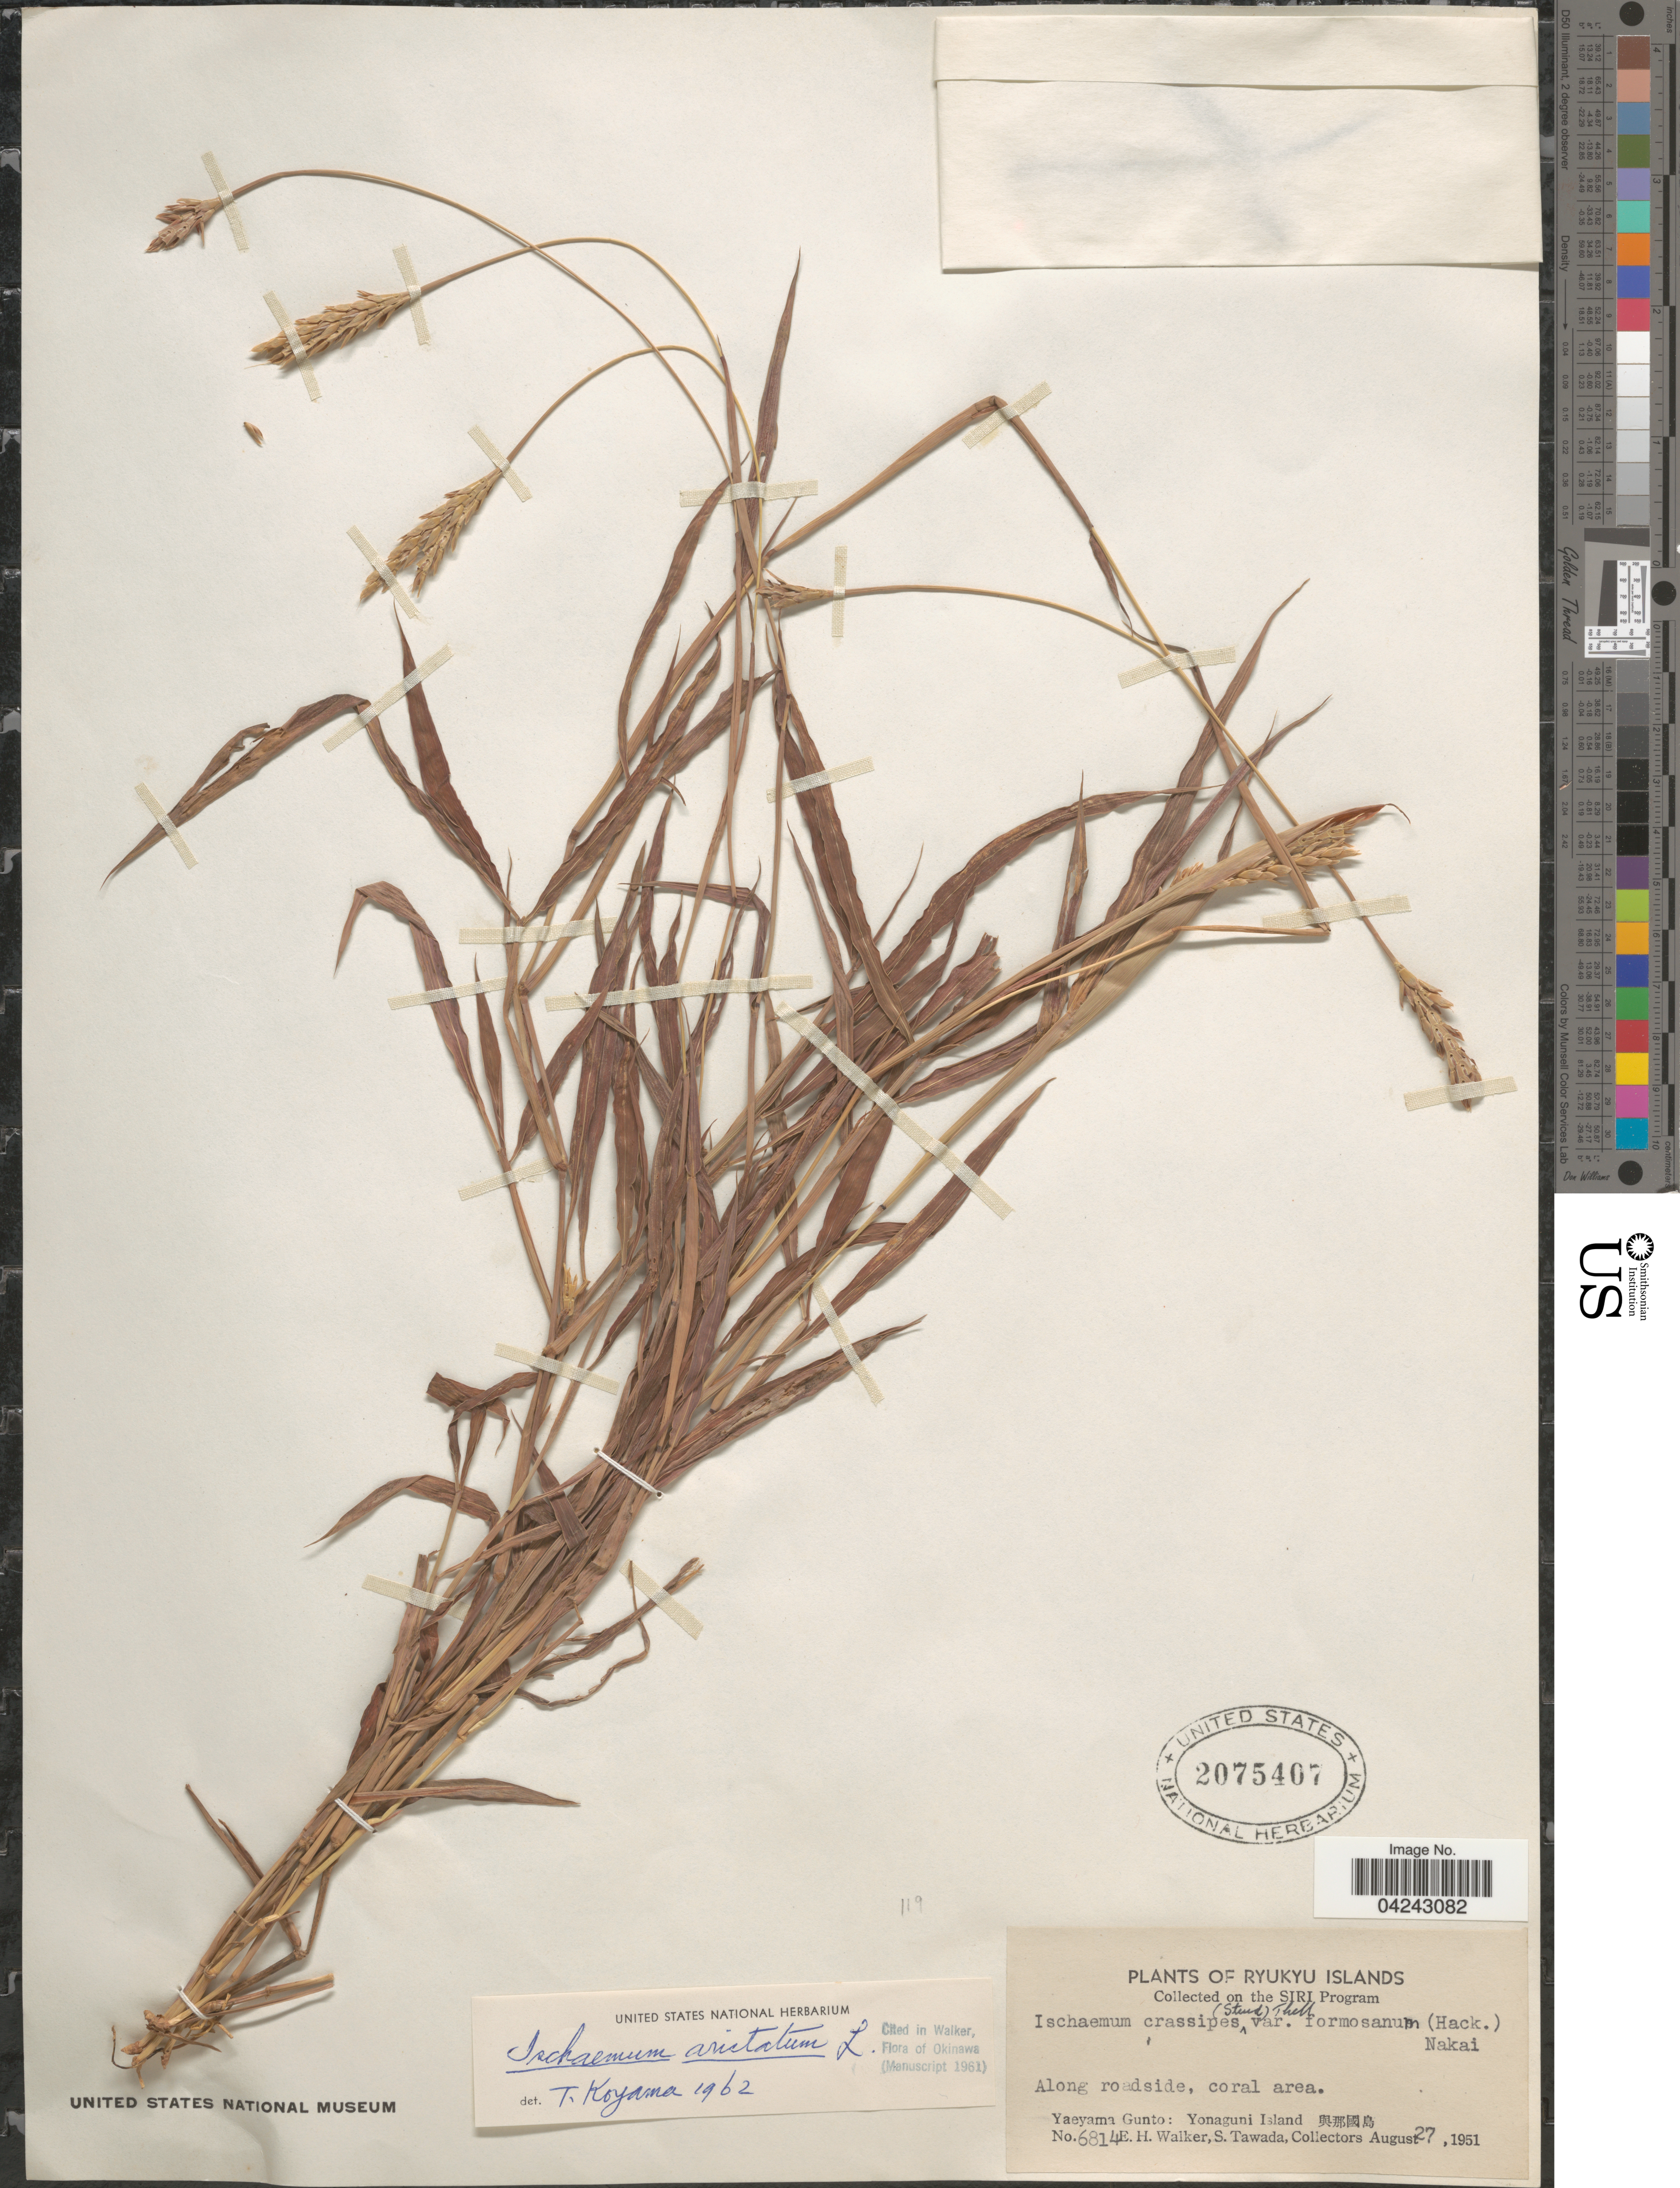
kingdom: Plantae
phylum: Tracheophyta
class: Liliopsida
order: Poales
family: Poaceae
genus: Ischaemum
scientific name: Ischaemum aristatum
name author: L.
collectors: E. H. Walker & S. Tawada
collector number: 6814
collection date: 1951-08-27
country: Japan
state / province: Okinawa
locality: Ryukyu Islands. Yaeyama Gunto: Yonaguni Island X.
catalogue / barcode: US 2075407